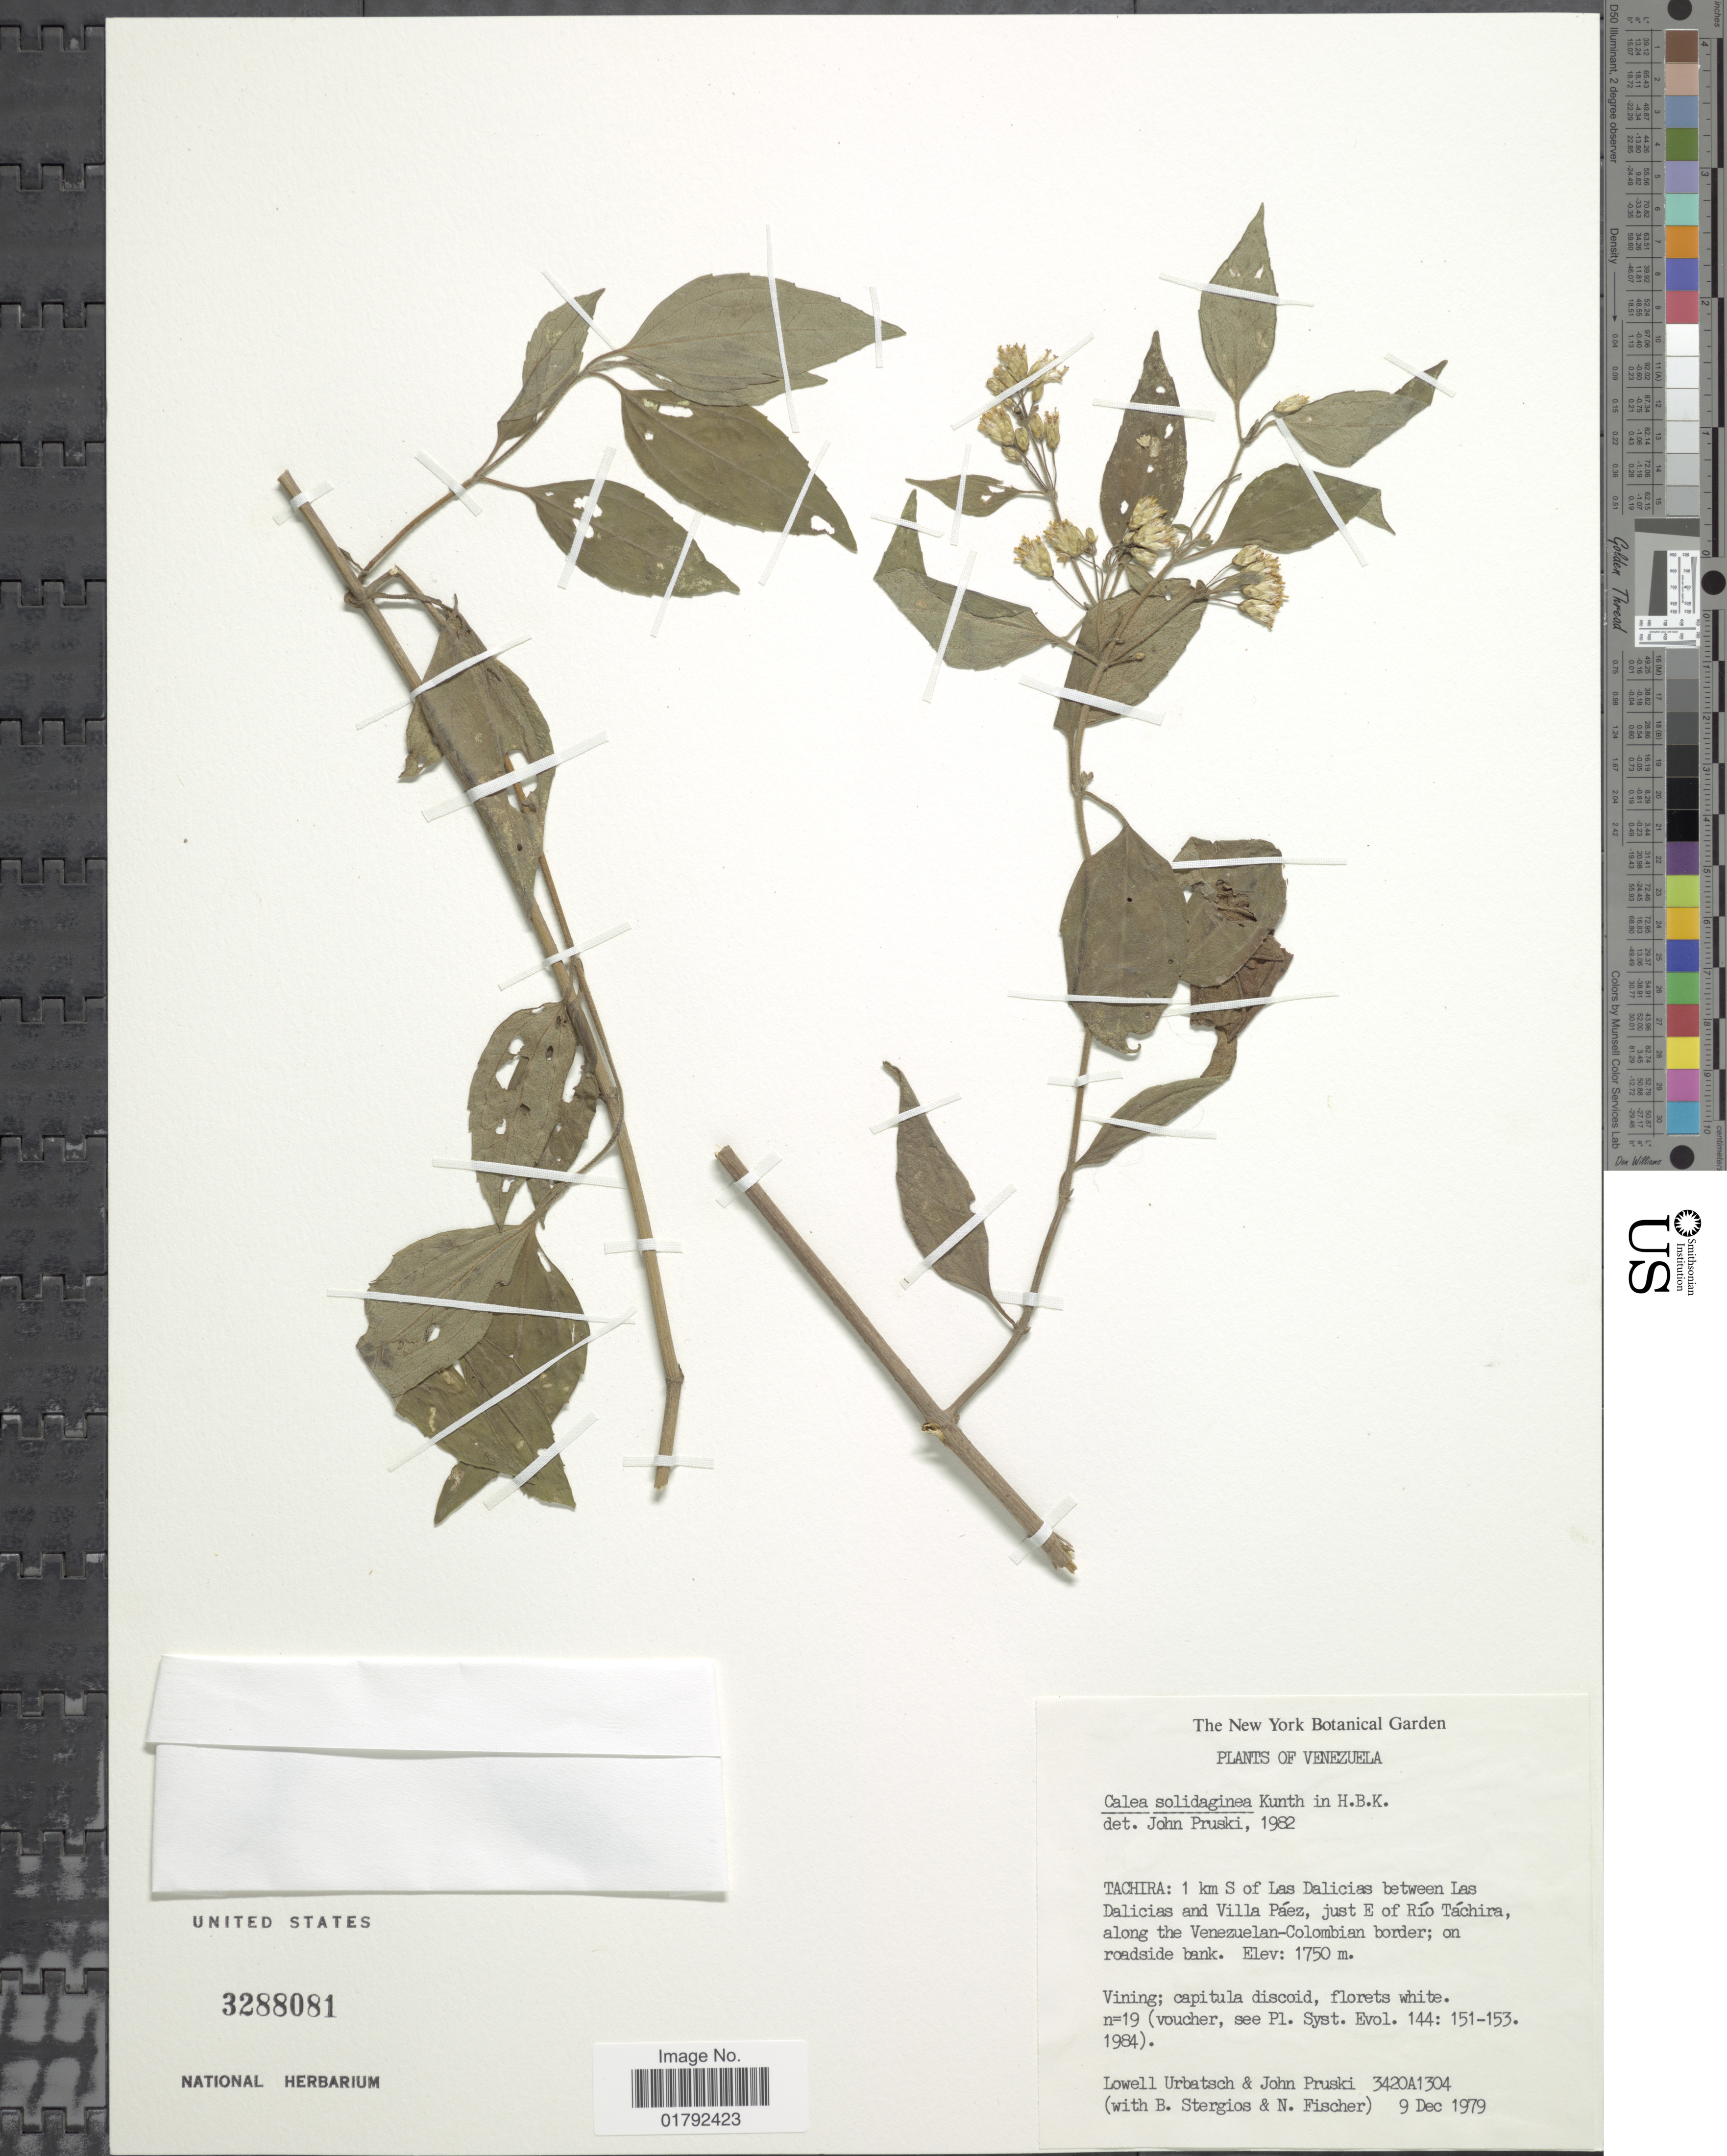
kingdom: Plantae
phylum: Tracheophyta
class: Magnoliopsida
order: Asterales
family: Asteraceae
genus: Calea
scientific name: Calea solidaginea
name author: Kunth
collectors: L. Urbatsch, J. F. Pruski, B. G. Stergios & N. Fischer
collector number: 3420A1304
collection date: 1979-12-09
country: Venezuela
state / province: Tachira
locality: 1 km S of Las Dalicias between Las Dalicias and Villa Paez, E of Rio Tachira, along Venezuelan-Columbian border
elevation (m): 1750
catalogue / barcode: US 3288081